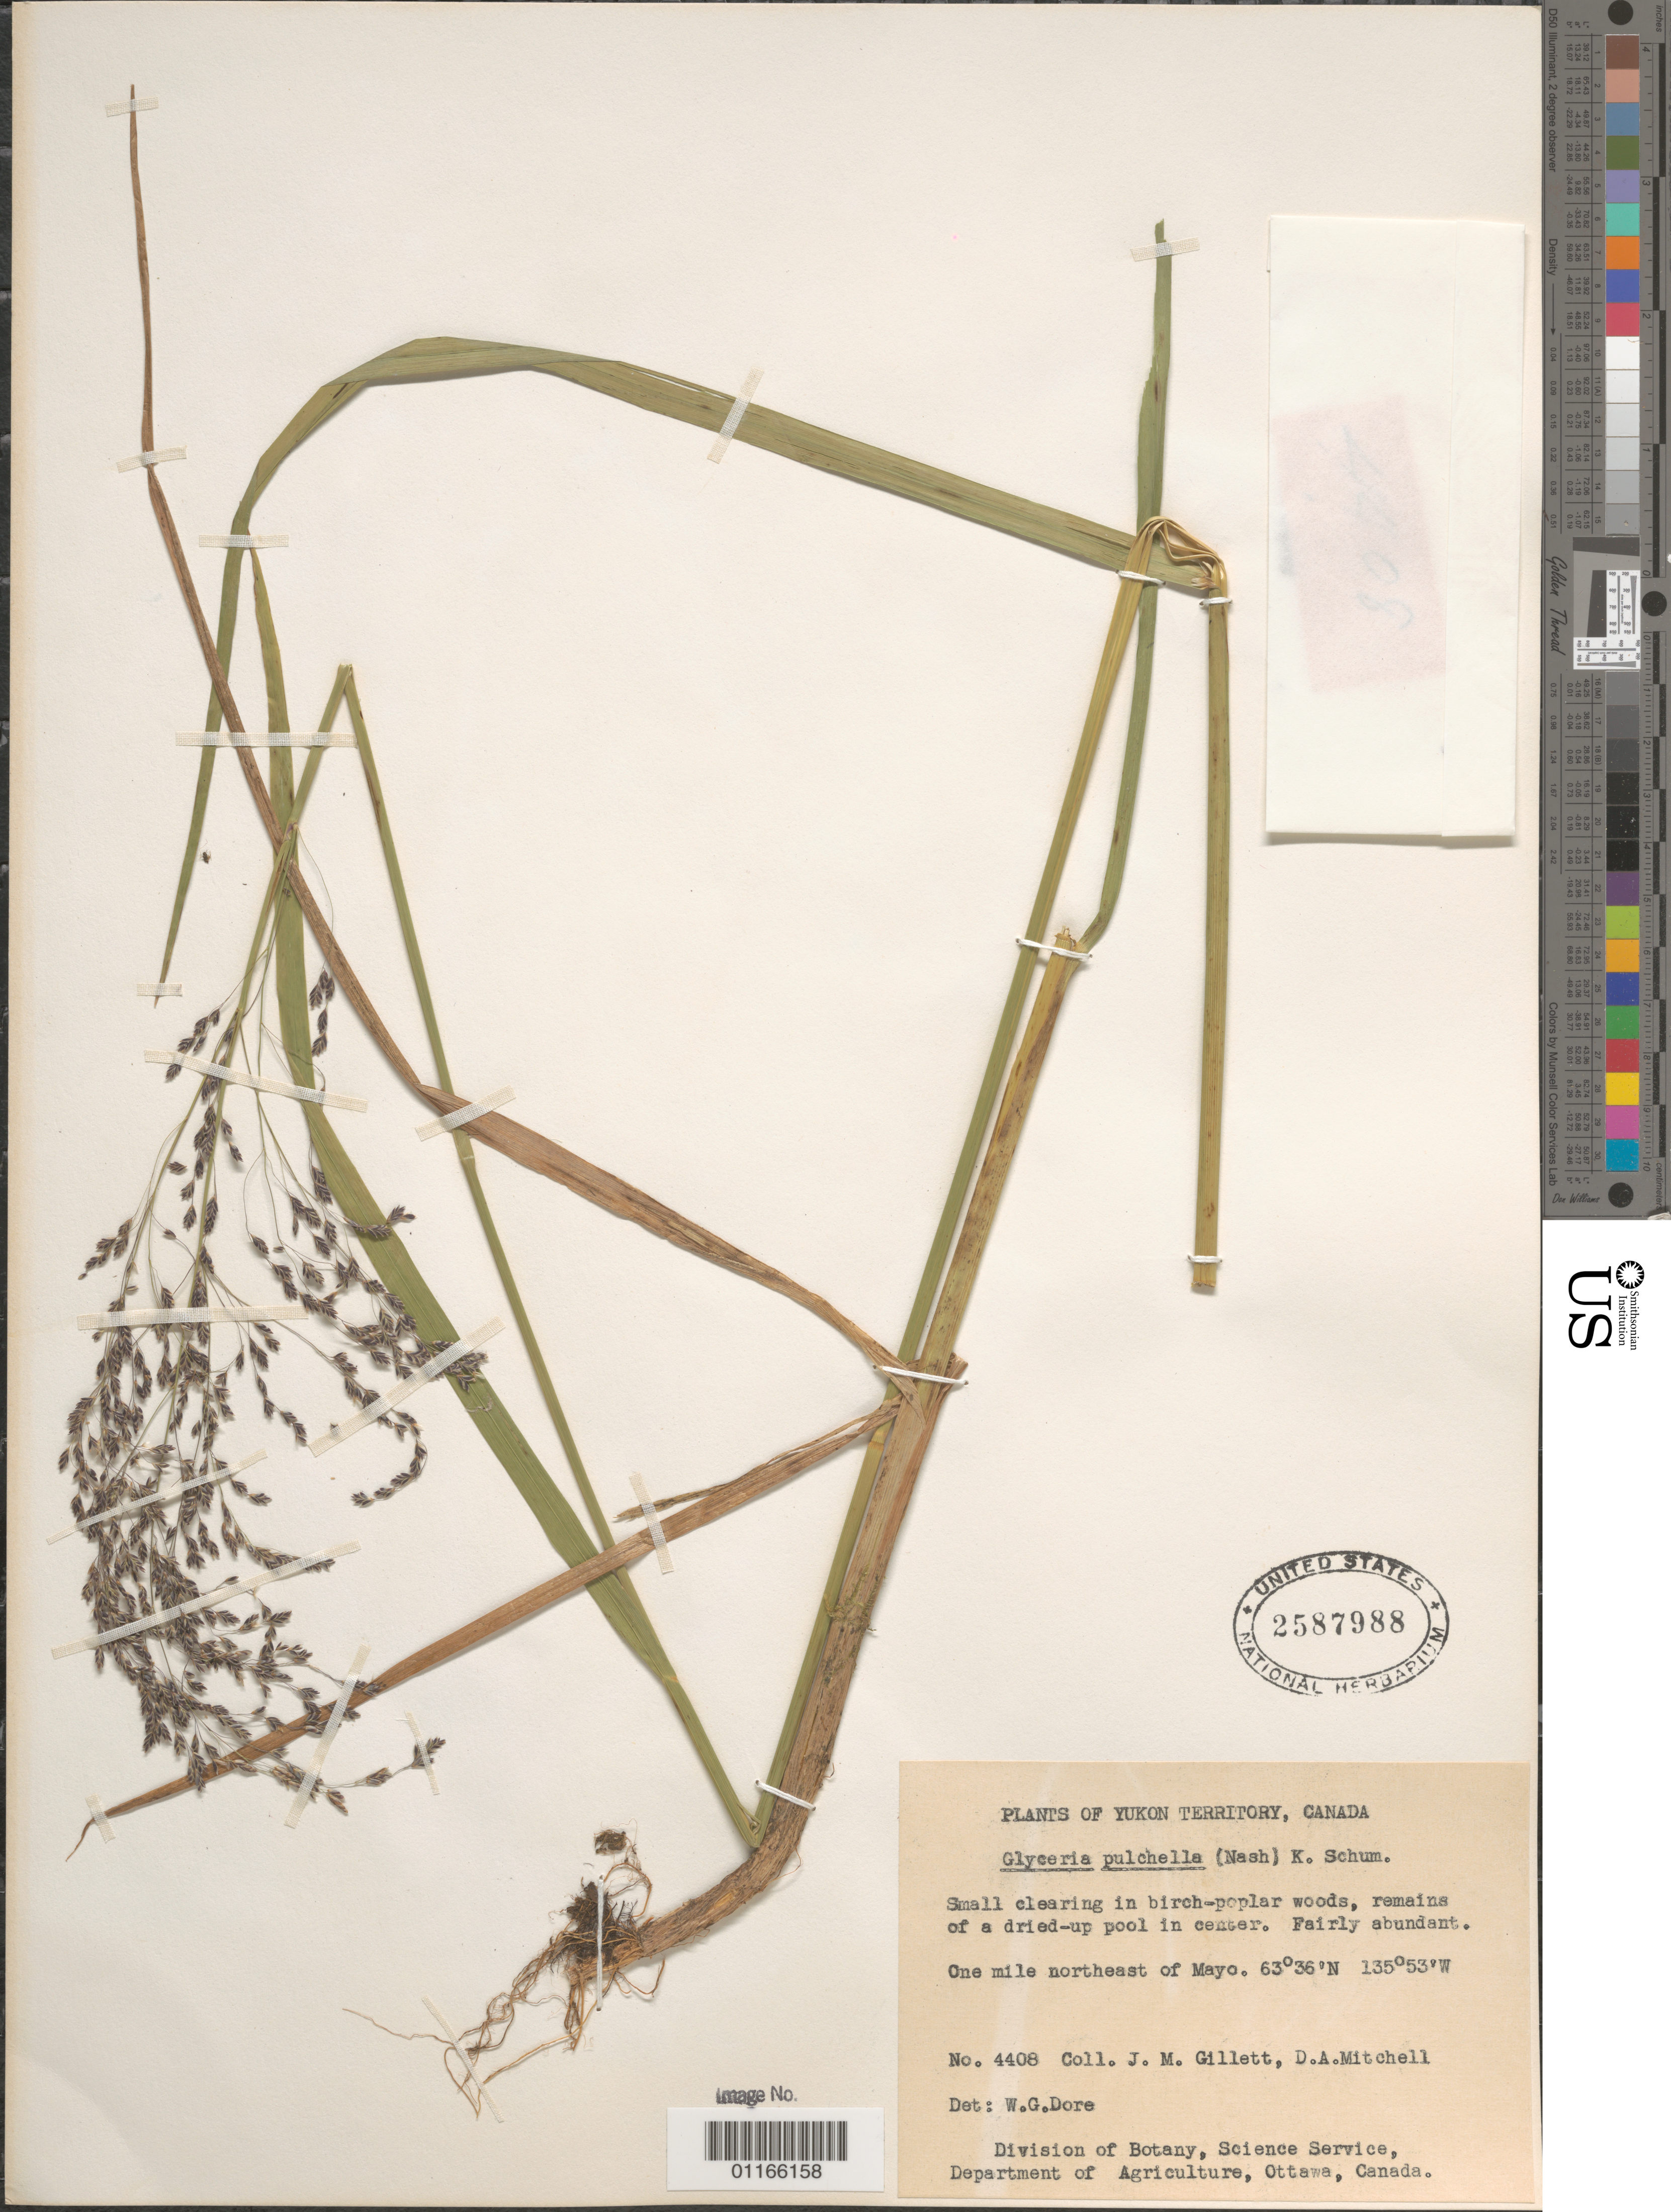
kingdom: Plantae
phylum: Tracheophyta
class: Liliopsida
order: Poales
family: Poaceae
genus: Glyceria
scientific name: Glyceria pulchella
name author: (Nash) K. Schum.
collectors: J. Gillett & D. Mitchell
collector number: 4408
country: Canada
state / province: Yukon Territory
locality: One mile northeast of Mayo.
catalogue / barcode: US 2587988